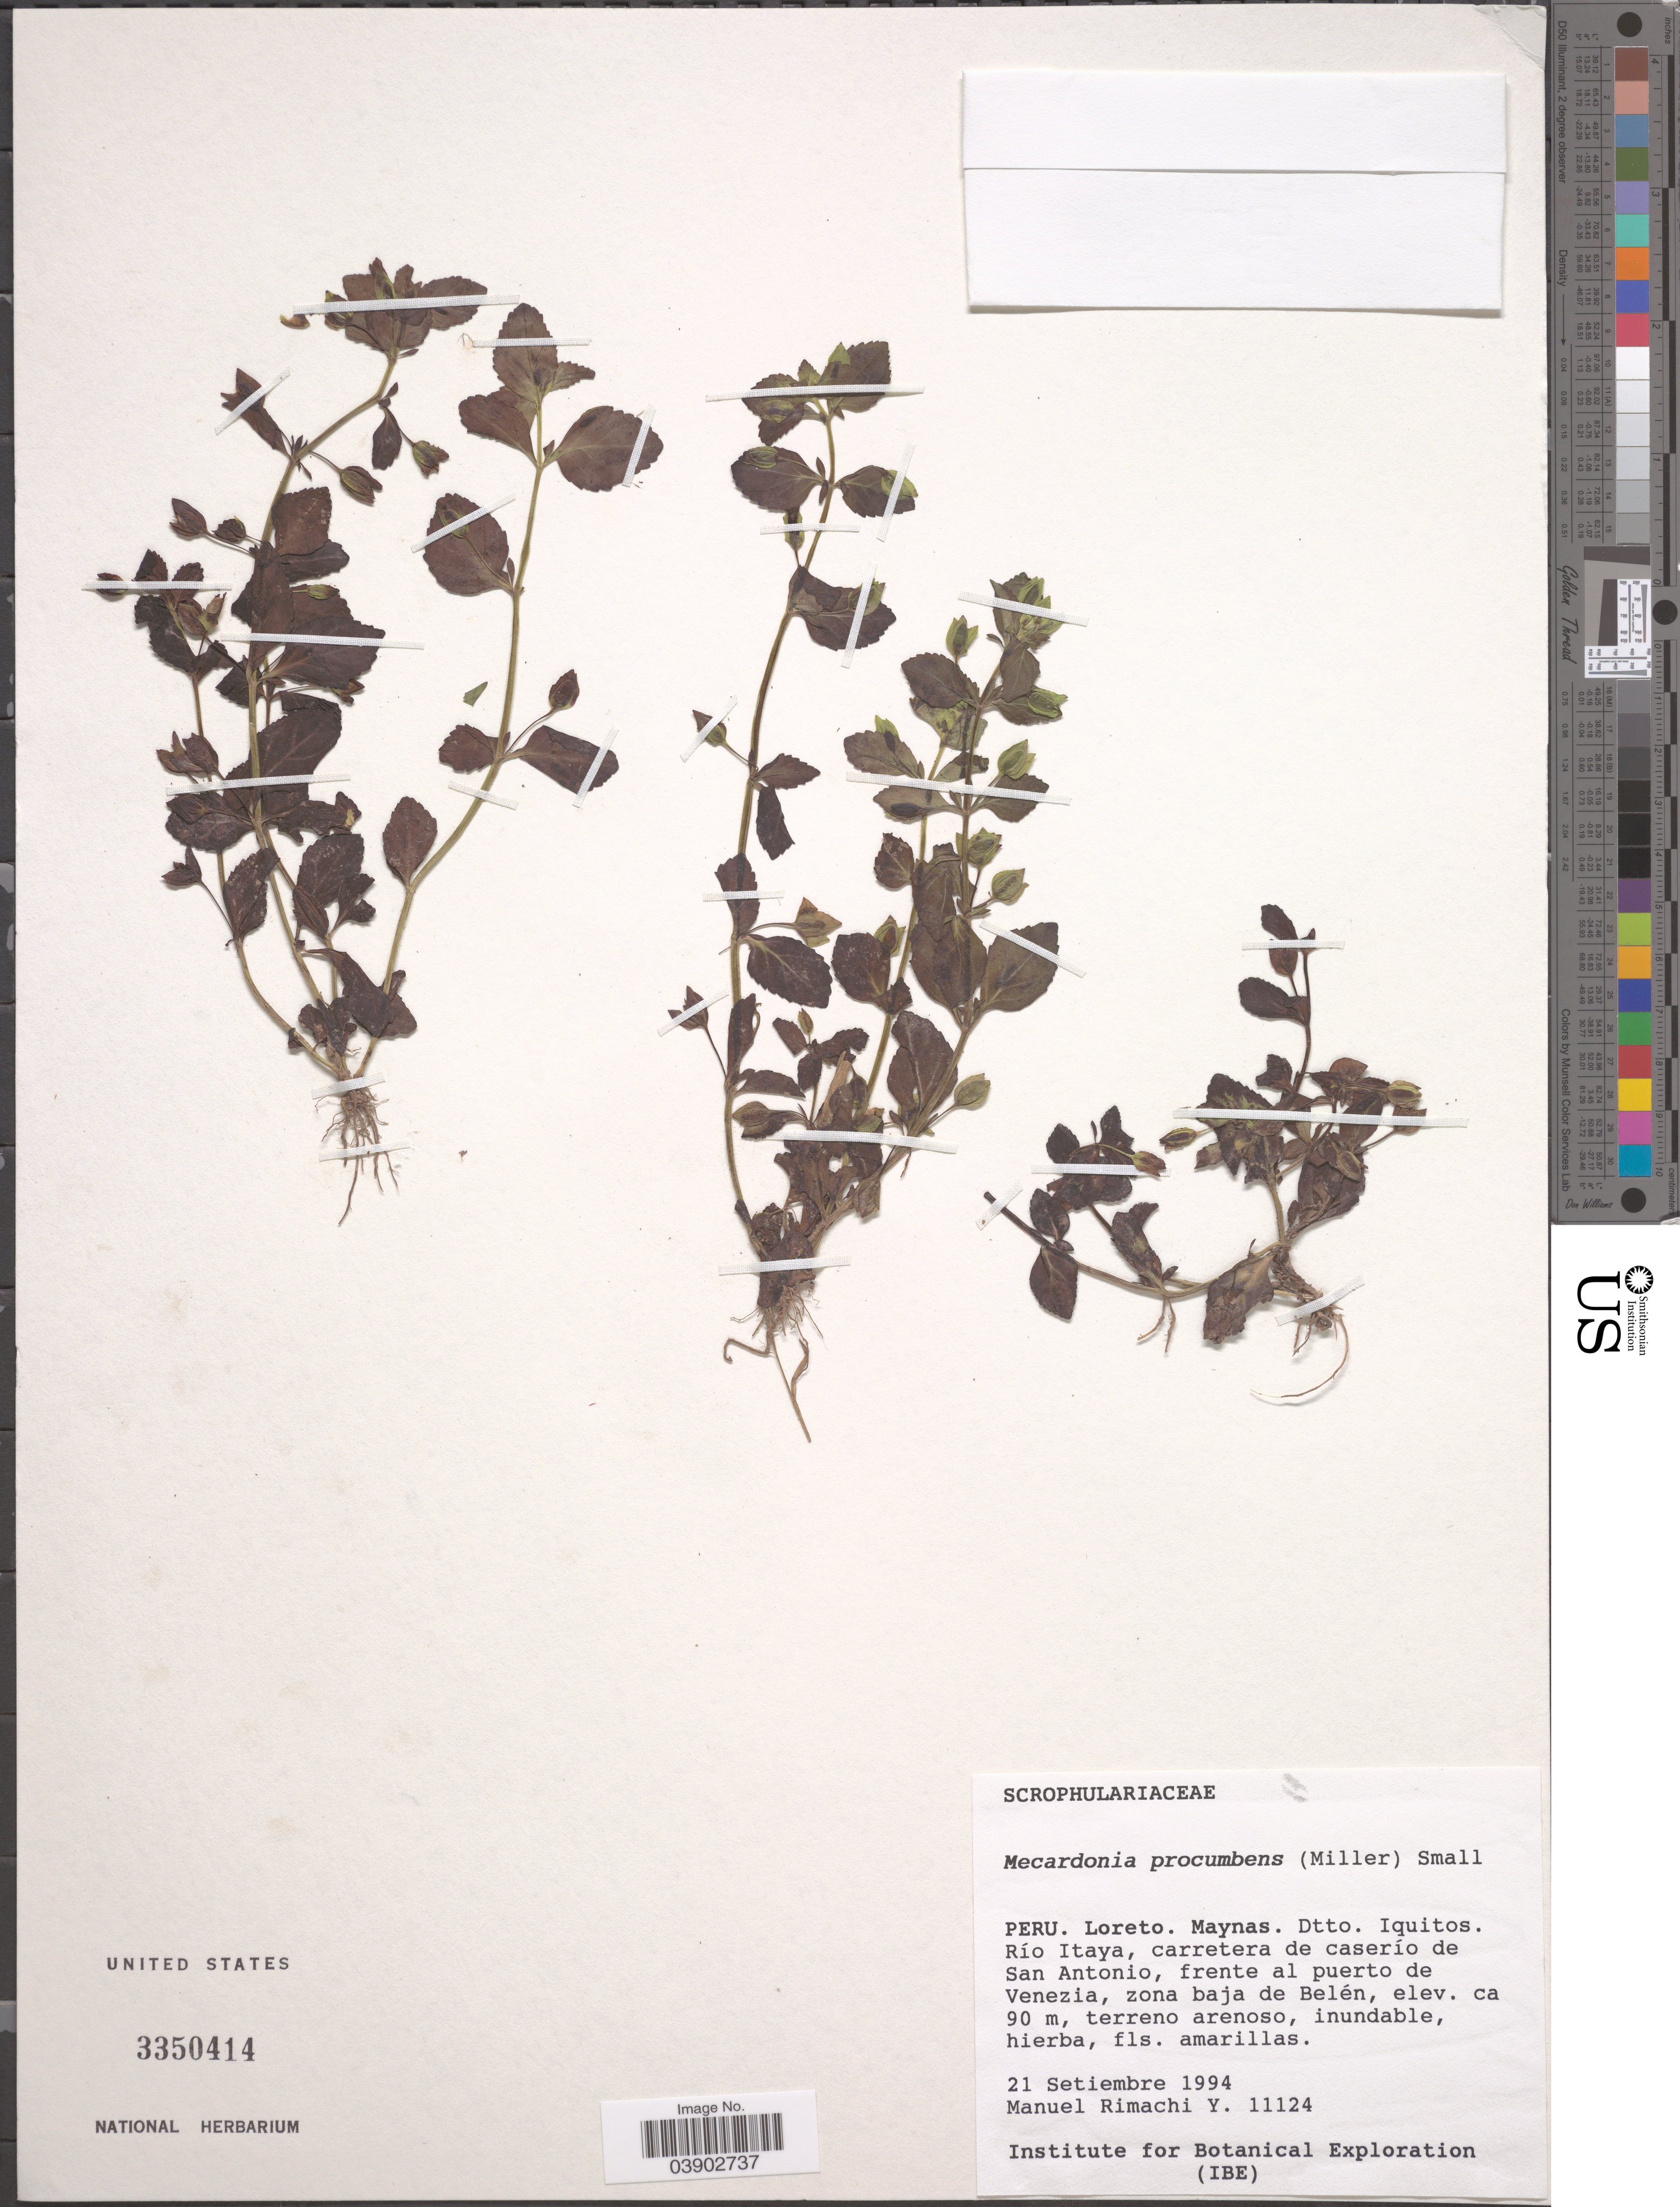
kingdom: Plantae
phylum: Tracheophyta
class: Magnoliopsida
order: Lamiales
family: Plantaginaceae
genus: Mecardonia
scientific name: Mecardonia procumbens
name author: (Mill.) Small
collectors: M. Rimachi Y.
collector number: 11124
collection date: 1994-09-21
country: Peru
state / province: Loreto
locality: Maynas. Dtto. Iquitos. Río Itaya, carretera de caserío de San Antonio, frente al puerto de Venezia, zona baja de Belén.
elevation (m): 90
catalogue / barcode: US 3350414